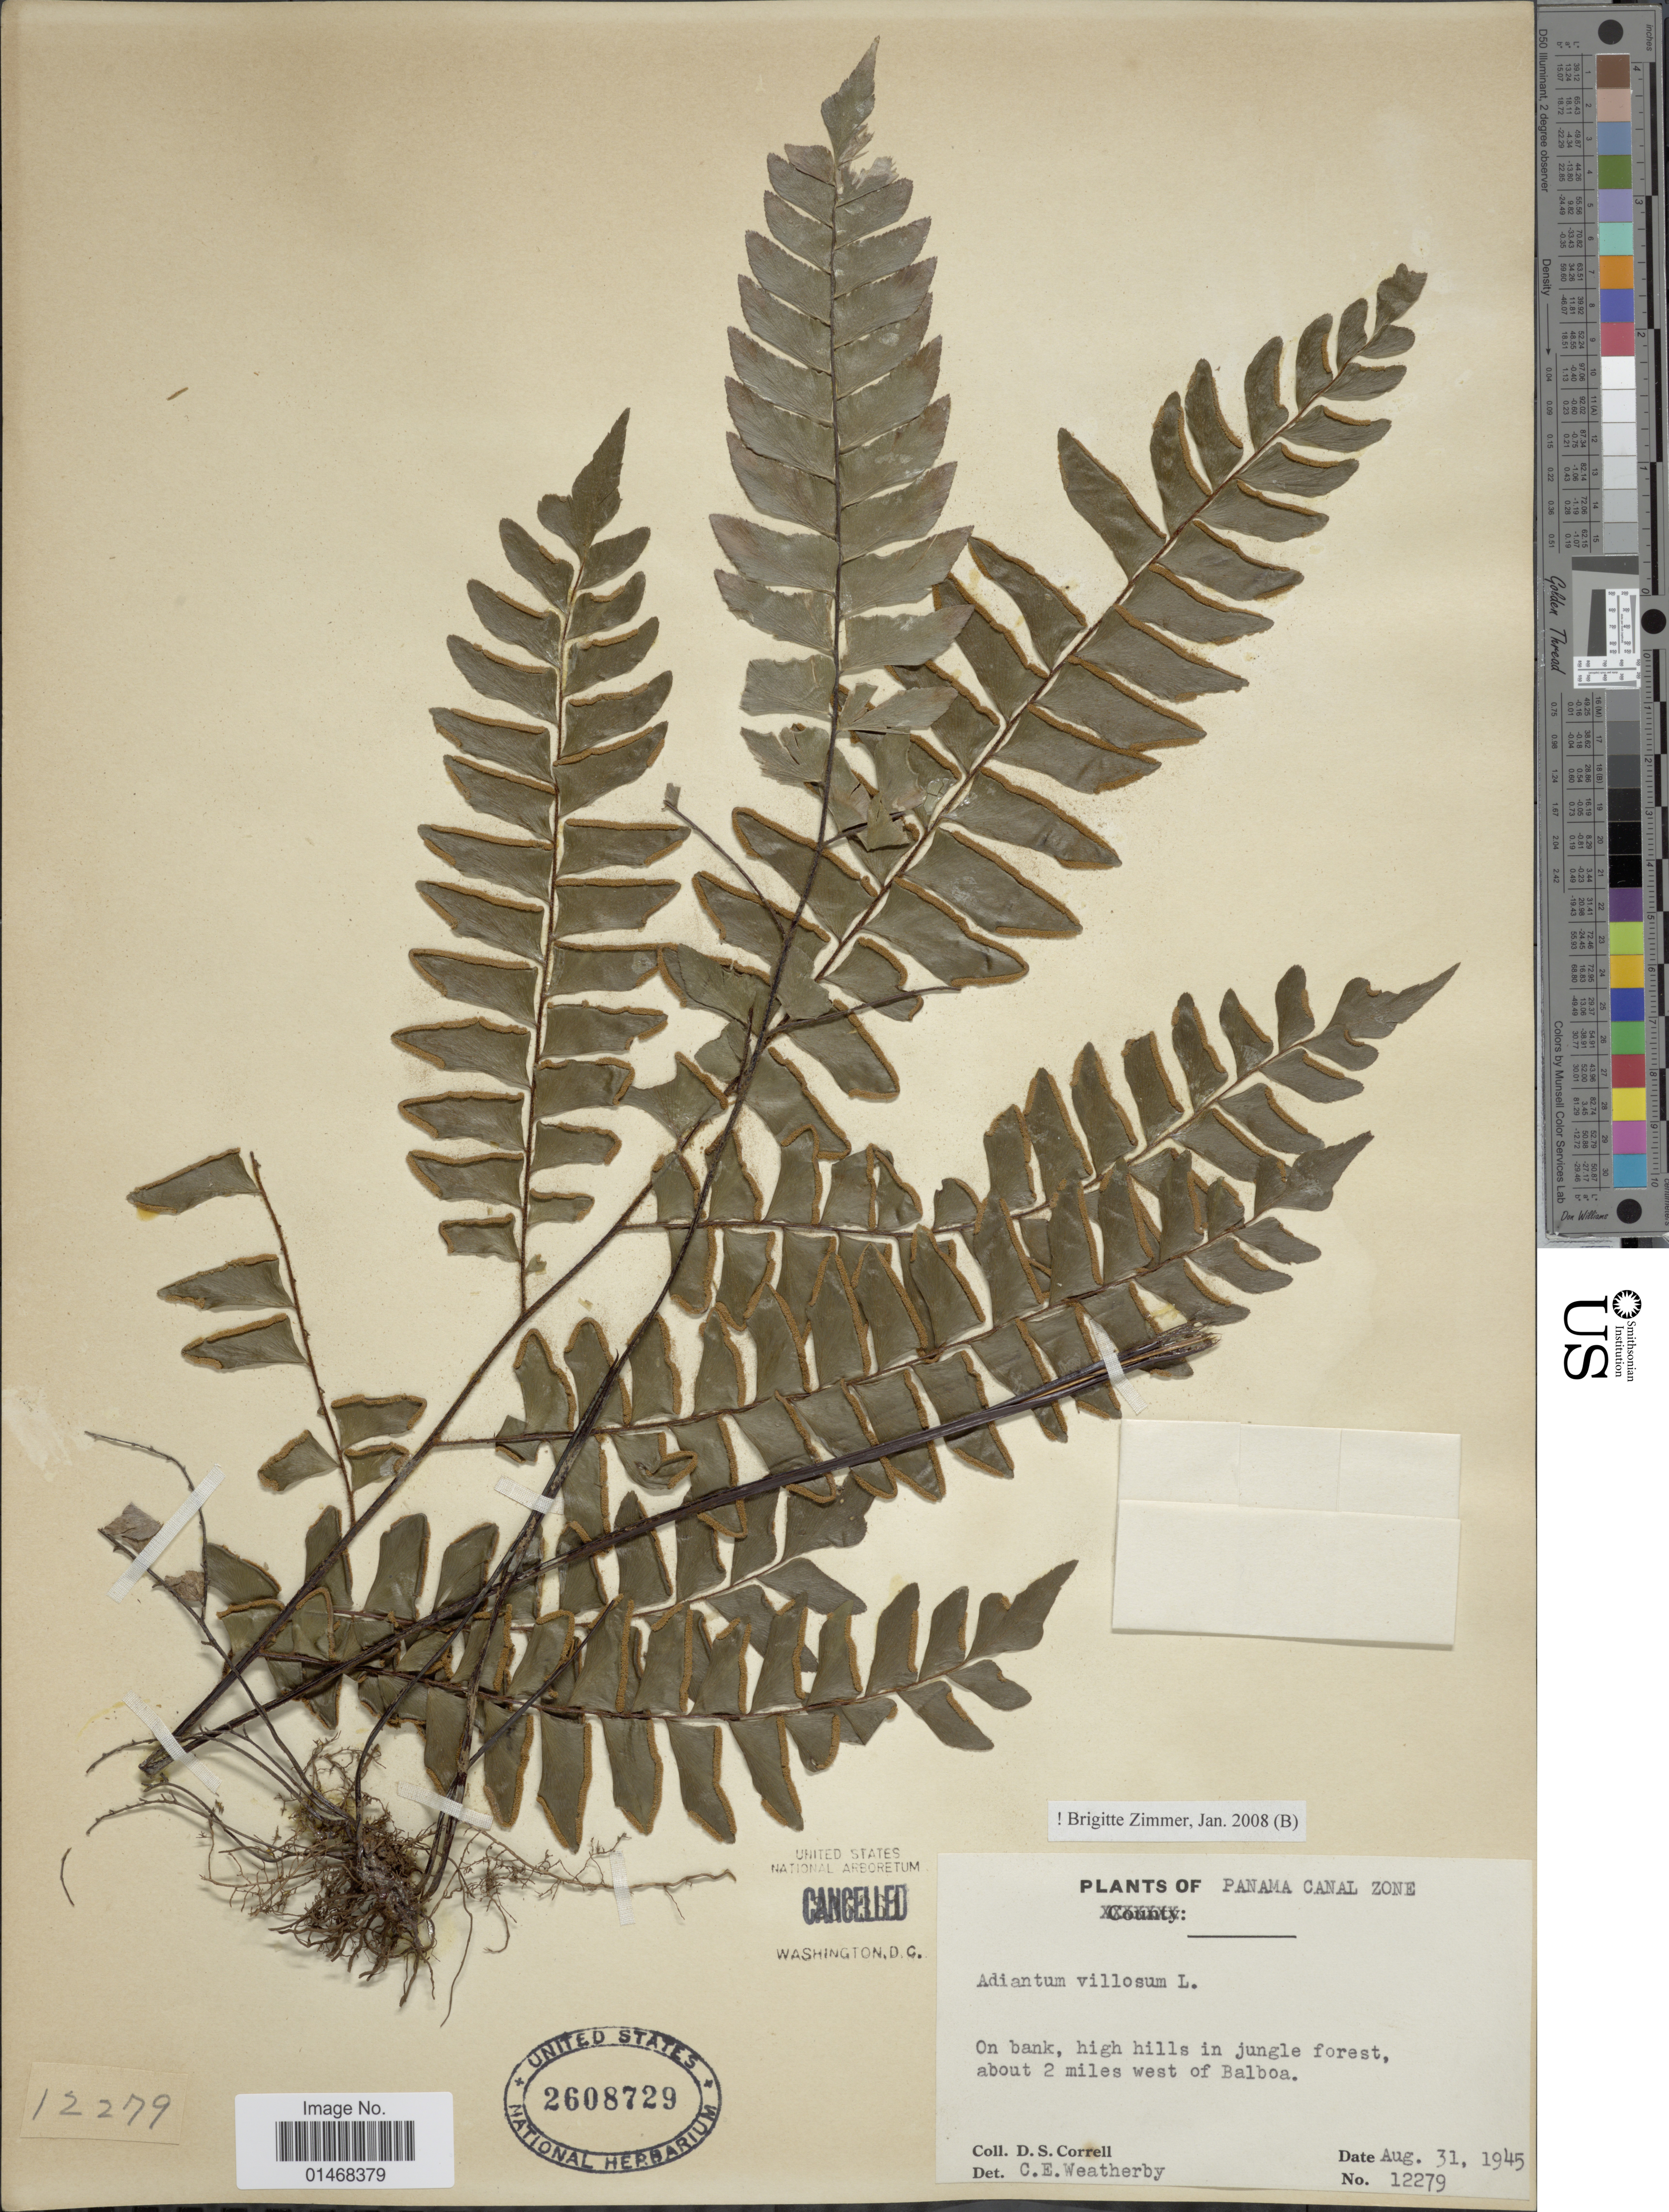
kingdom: Plantae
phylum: Tracheophyta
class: Polypodiopsida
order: Polypodiales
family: Pteridaceae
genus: Adiantum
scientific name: Adiantum villosum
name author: L.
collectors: D. S. Correll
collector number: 12279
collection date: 1945-08-31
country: Panama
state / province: Colón / Panamá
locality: Panama Canal Zone, on bank, high hills in jungle forest, about 2 miles west of Balboa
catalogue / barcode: US 2608729